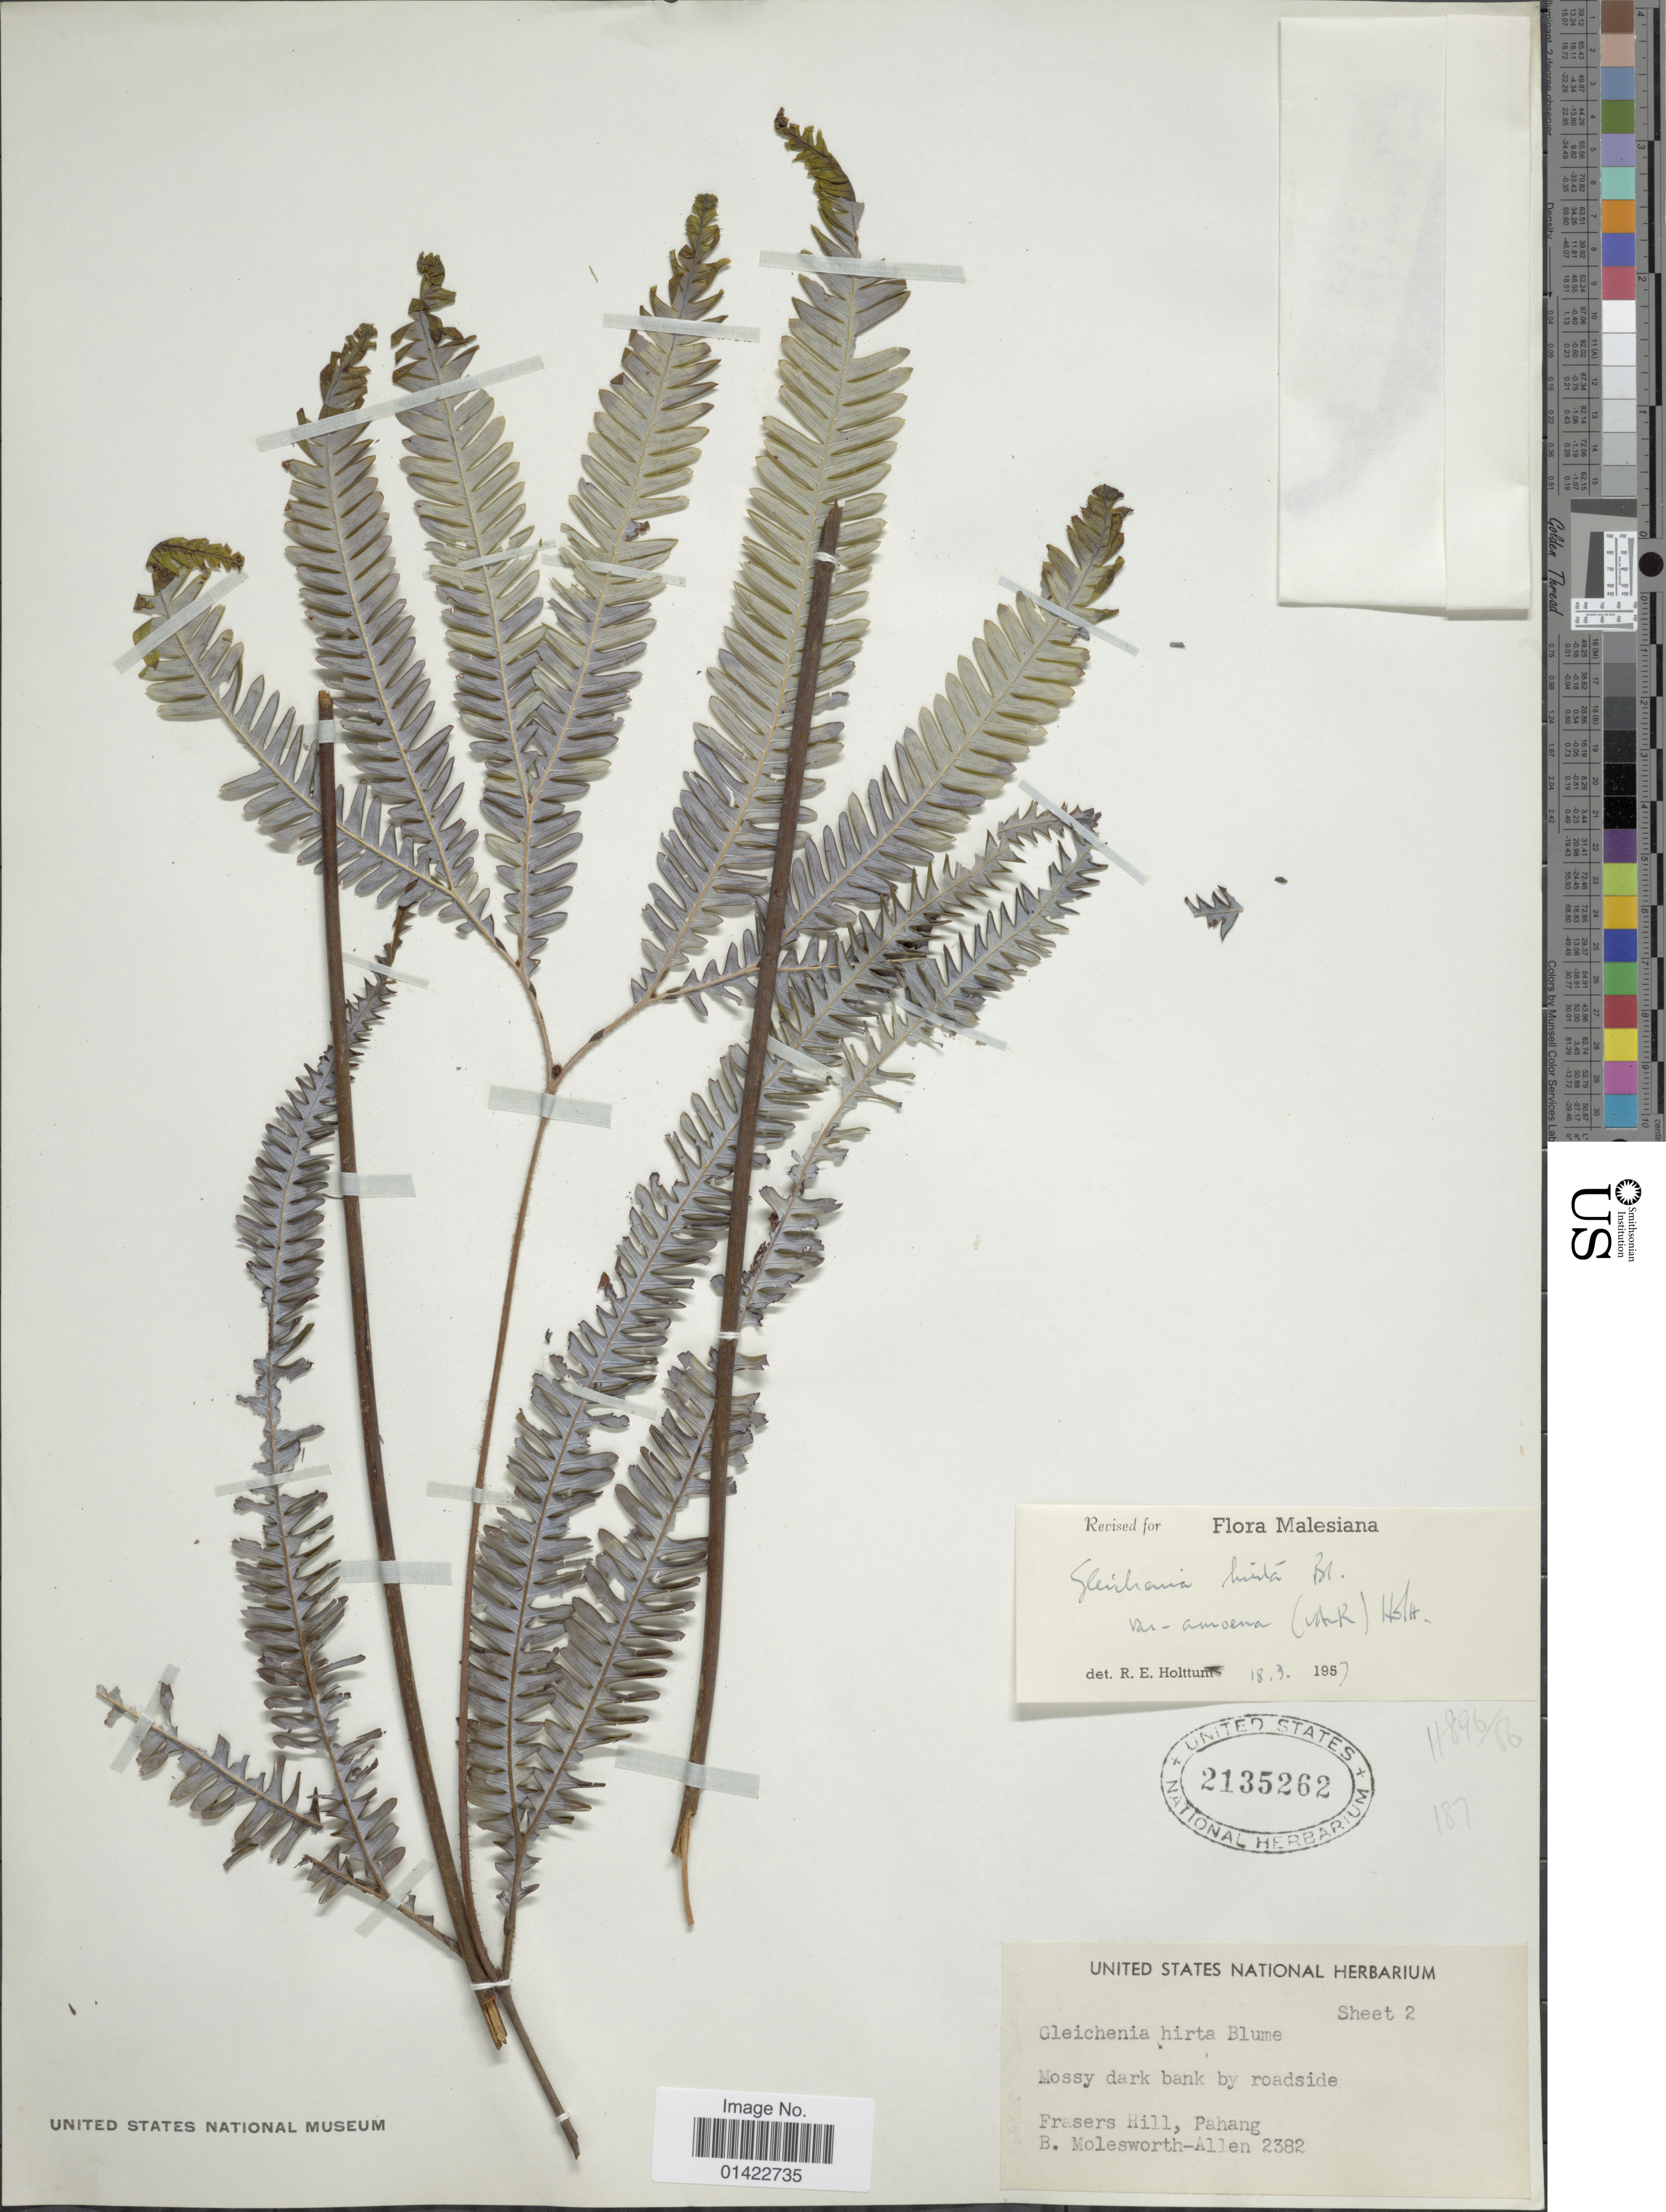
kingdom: Plantae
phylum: Tracheophyta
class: Polypodiopsida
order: Gleicheniales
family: Gleicheniaceae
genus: Sticherus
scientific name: Sticherus hirtus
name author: (Blume) Ching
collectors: B. E. G. Molesworth-Allen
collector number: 2382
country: Malaysia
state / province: Pahang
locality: Frasers Hill.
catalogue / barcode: US 2135262